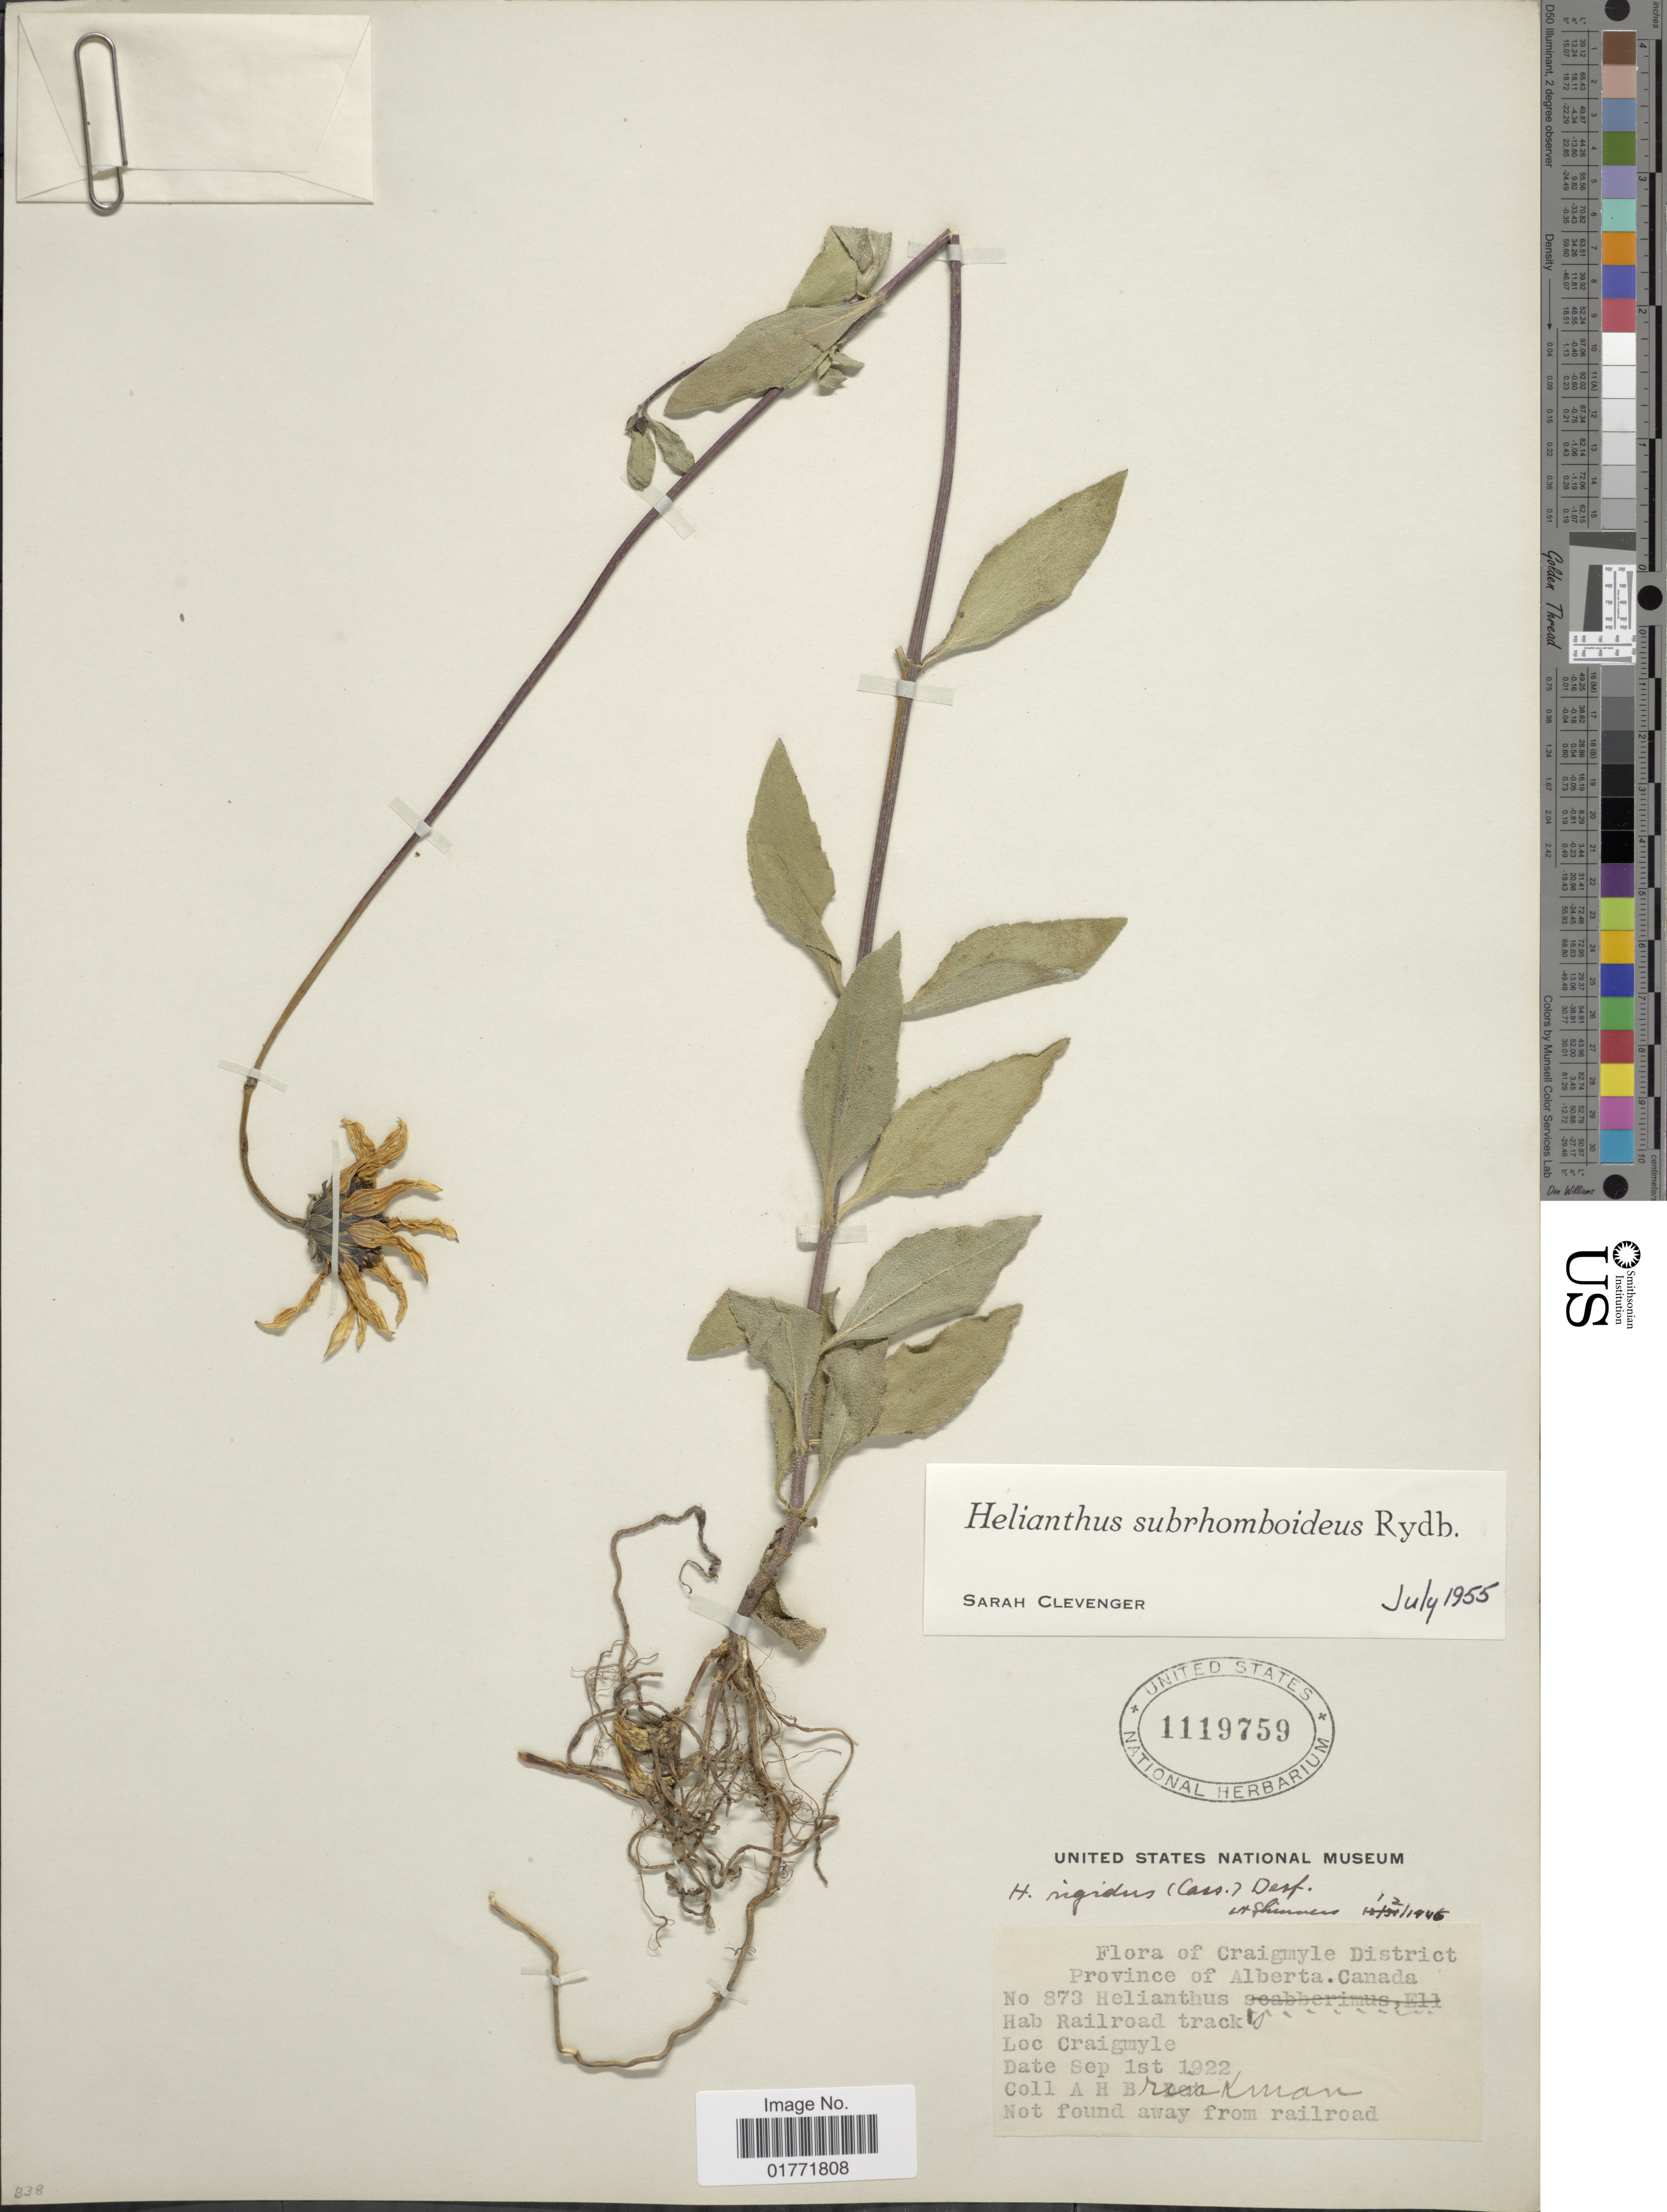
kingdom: Plantae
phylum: Tracheophyta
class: Magnoliopsida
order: Asterales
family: Asteraceae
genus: Helianthus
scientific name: Helianthus subrhomboideus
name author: Rydb.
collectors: A. Brinkman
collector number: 373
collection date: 1922-09-01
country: Canada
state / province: Alberta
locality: Province of Alberta, Canada. Railroad track, Craigmyle.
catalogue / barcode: US 1119759